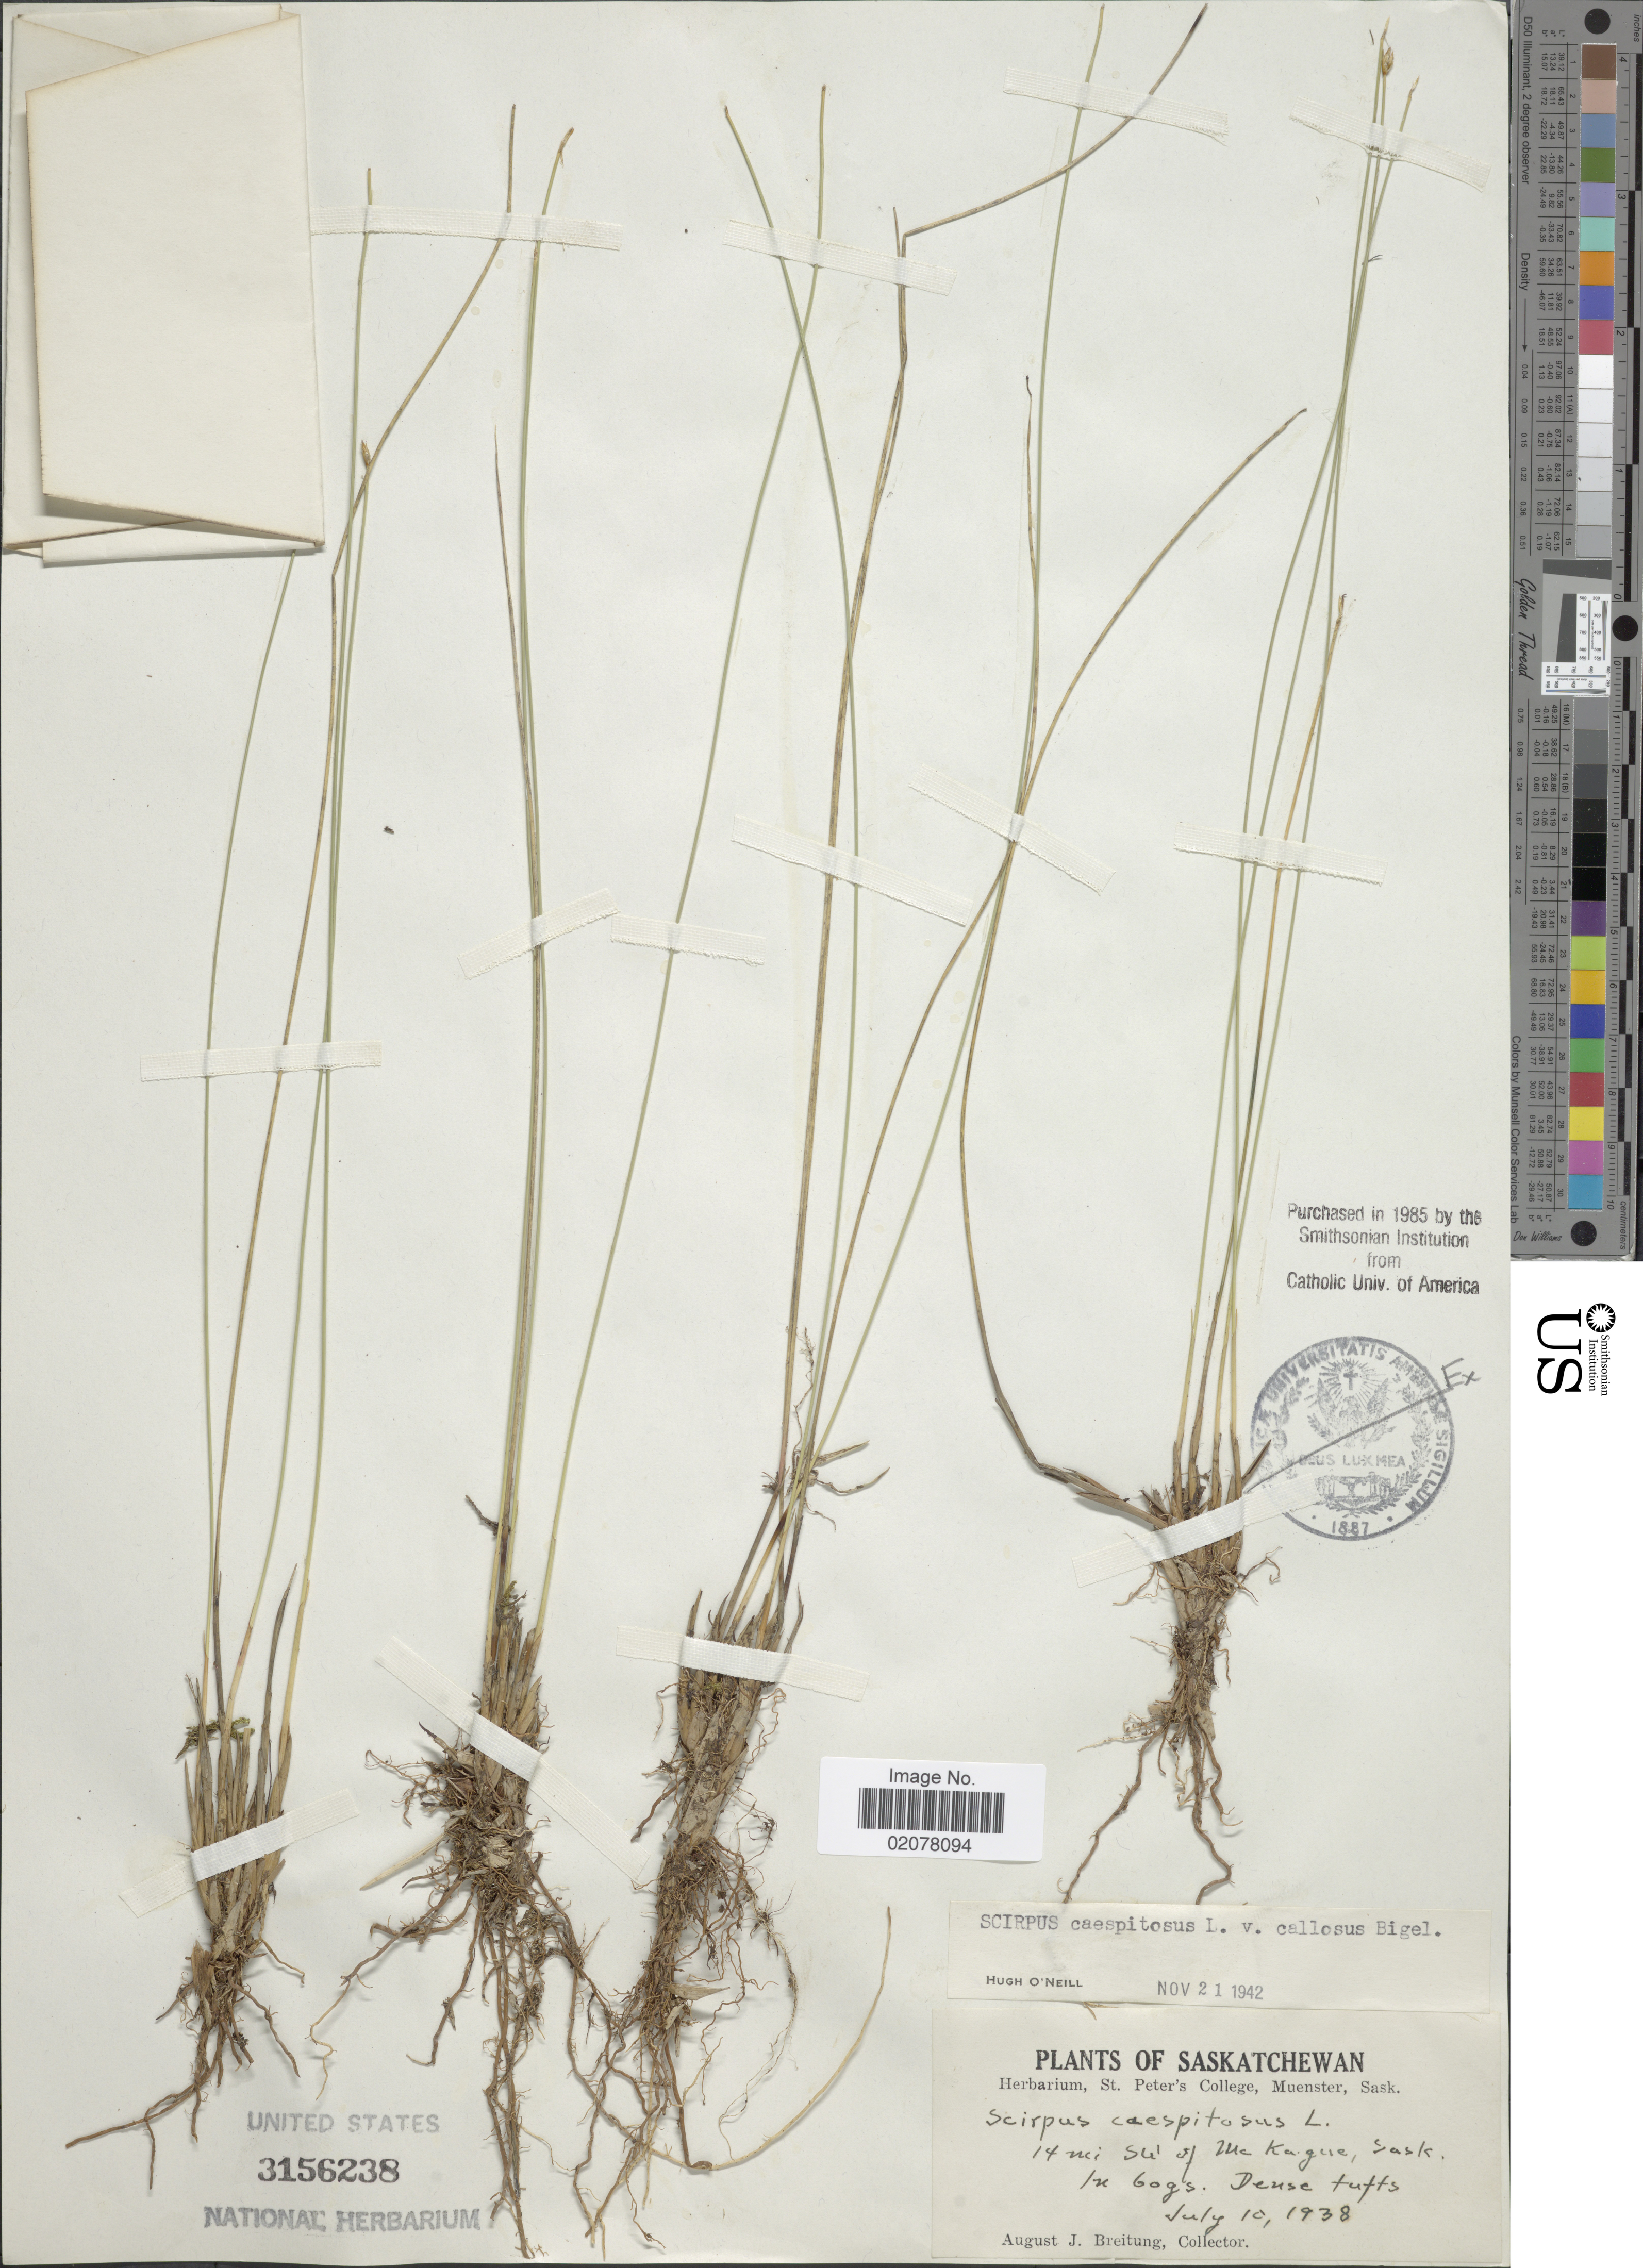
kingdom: Plantae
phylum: Tracheophyta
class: Liliopsida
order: Poales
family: Cyperaceae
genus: Trichophorum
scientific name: Trichophorum cespitosum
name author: (L.) Hartm.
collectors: A. Breitung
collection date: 1938-07-10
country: Canada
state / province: Saskatchewan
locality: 14 mi SU of Mc Kague, Sask.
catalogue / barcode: US 3156238